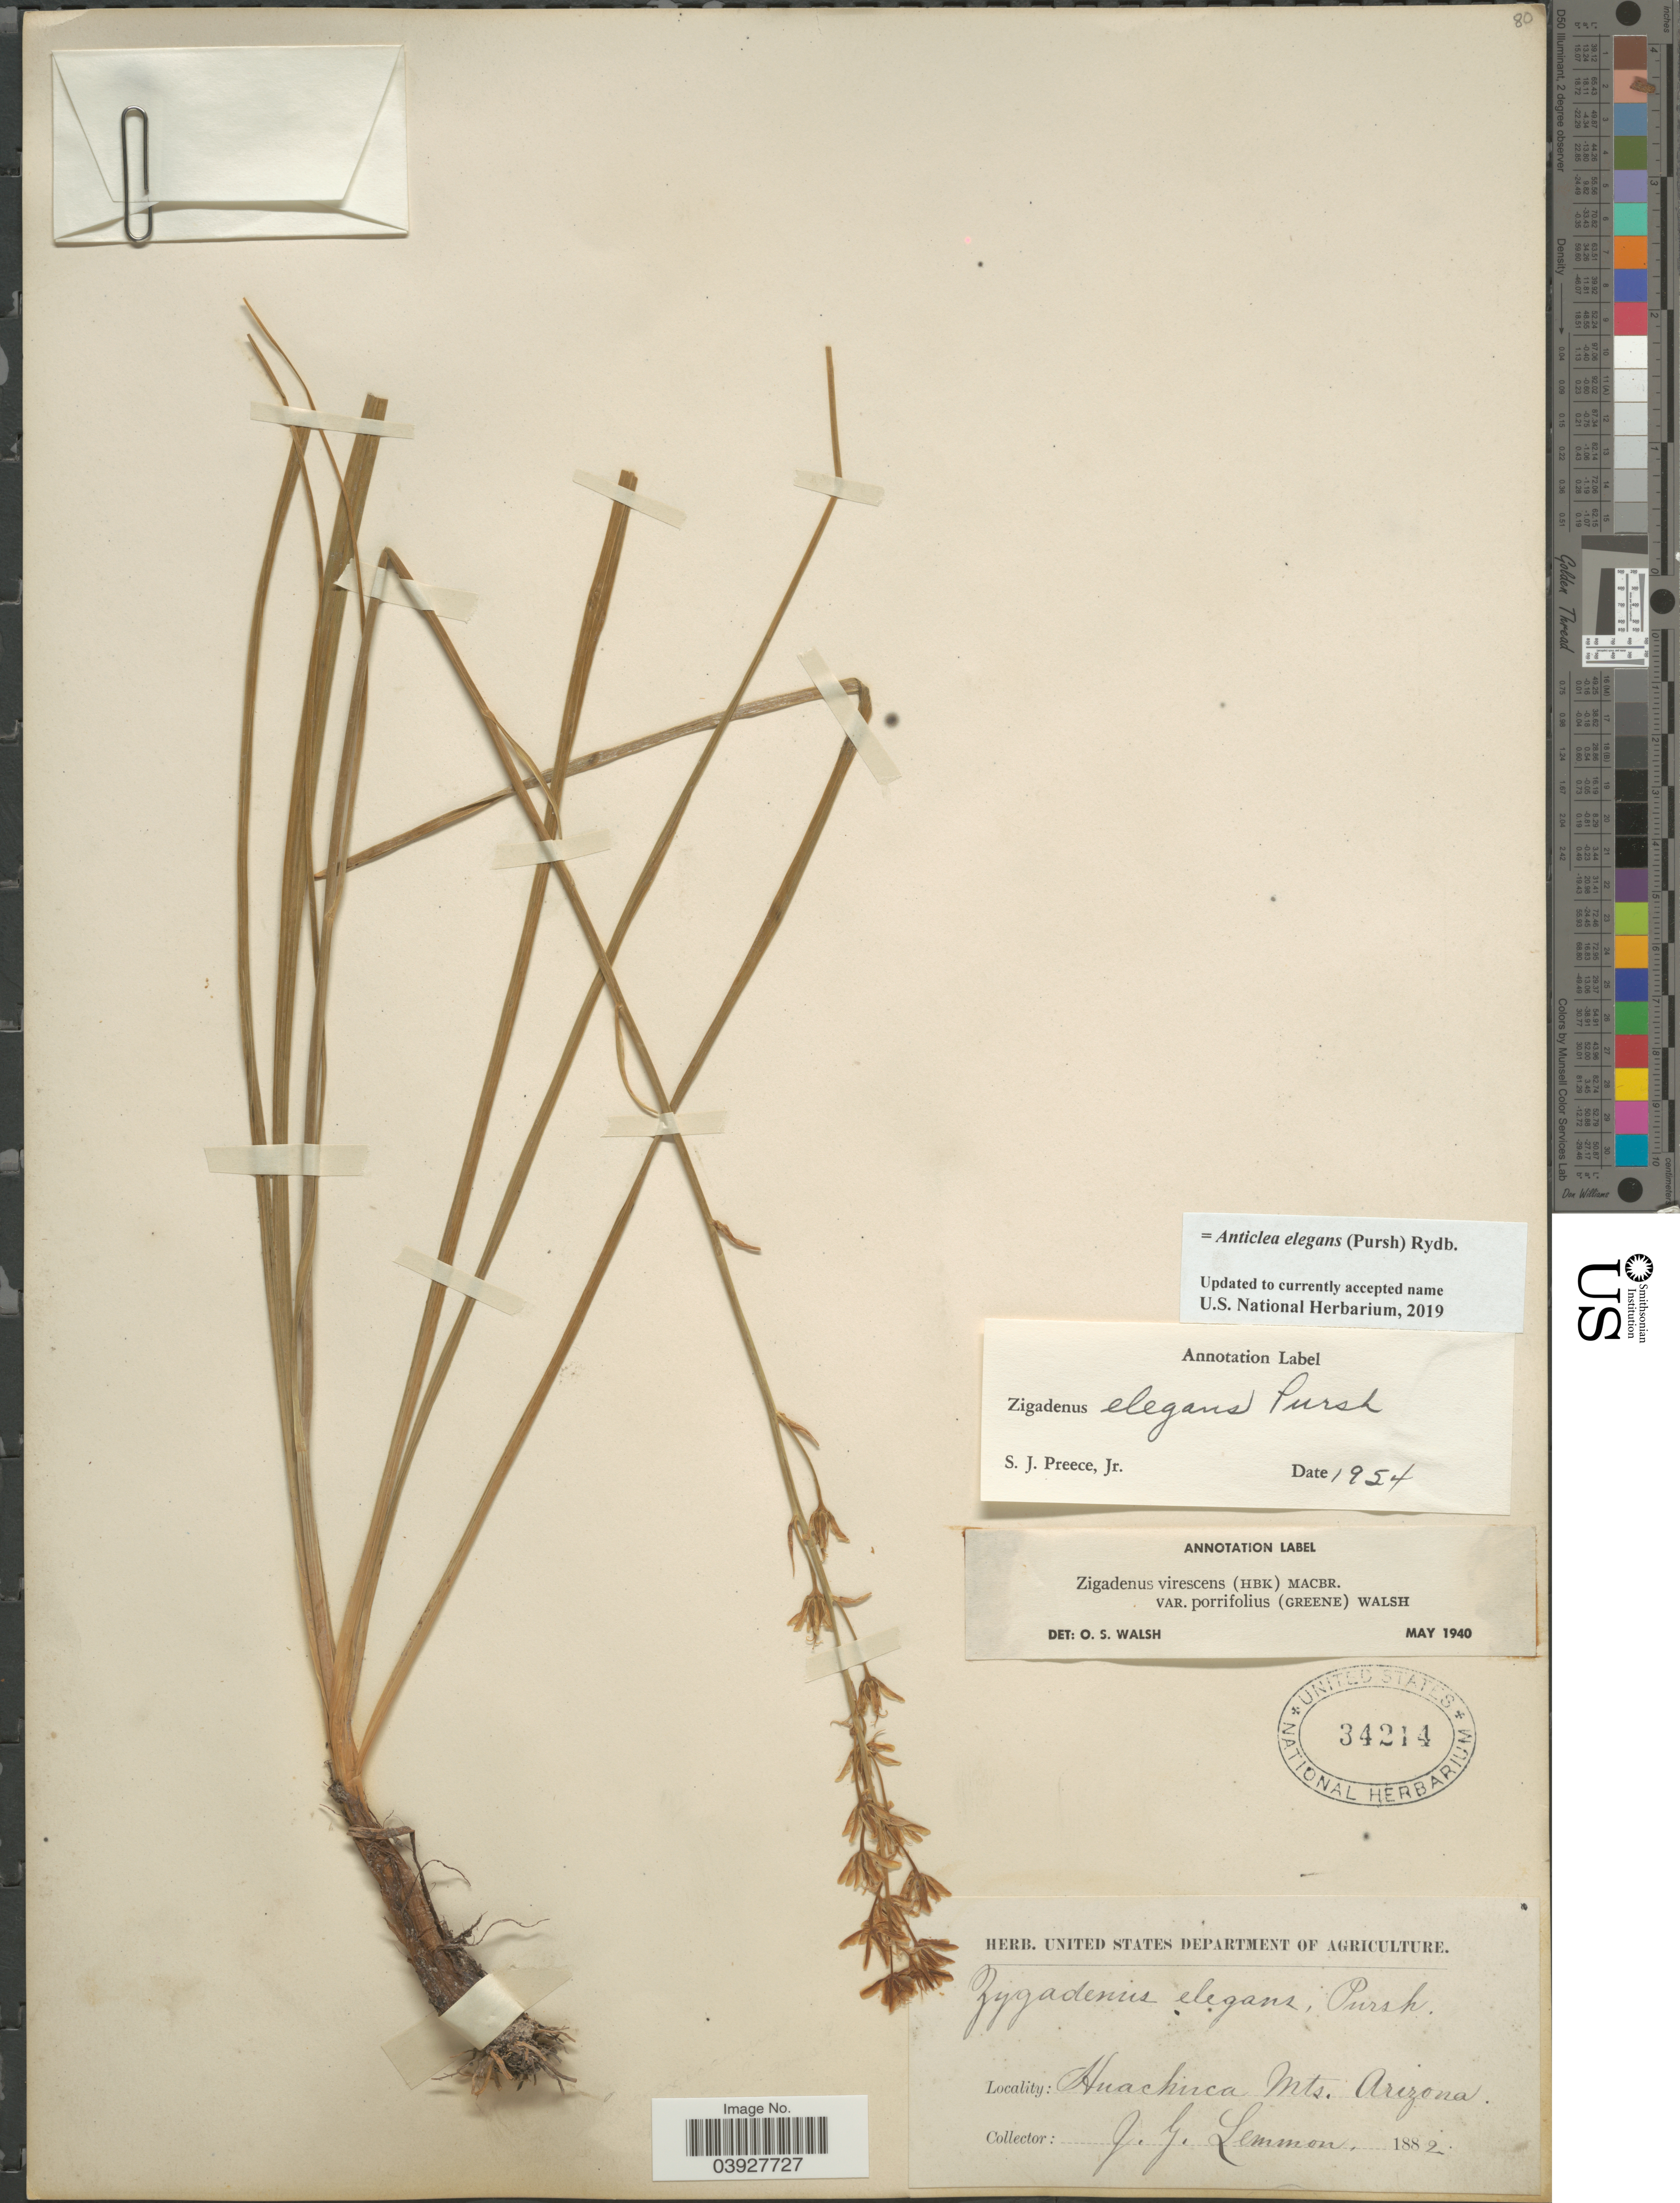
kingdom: Plantae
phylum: Tracheophyta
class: Liliopsida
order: Liliales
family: Melanthiaceae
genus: Anticlea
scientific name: Anticlea elegans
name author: (Pursh) Rydb.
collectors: J. Lemmon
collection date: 1882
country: United States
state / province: Arizona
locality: Huachuca Mts.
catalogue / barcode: US 34214